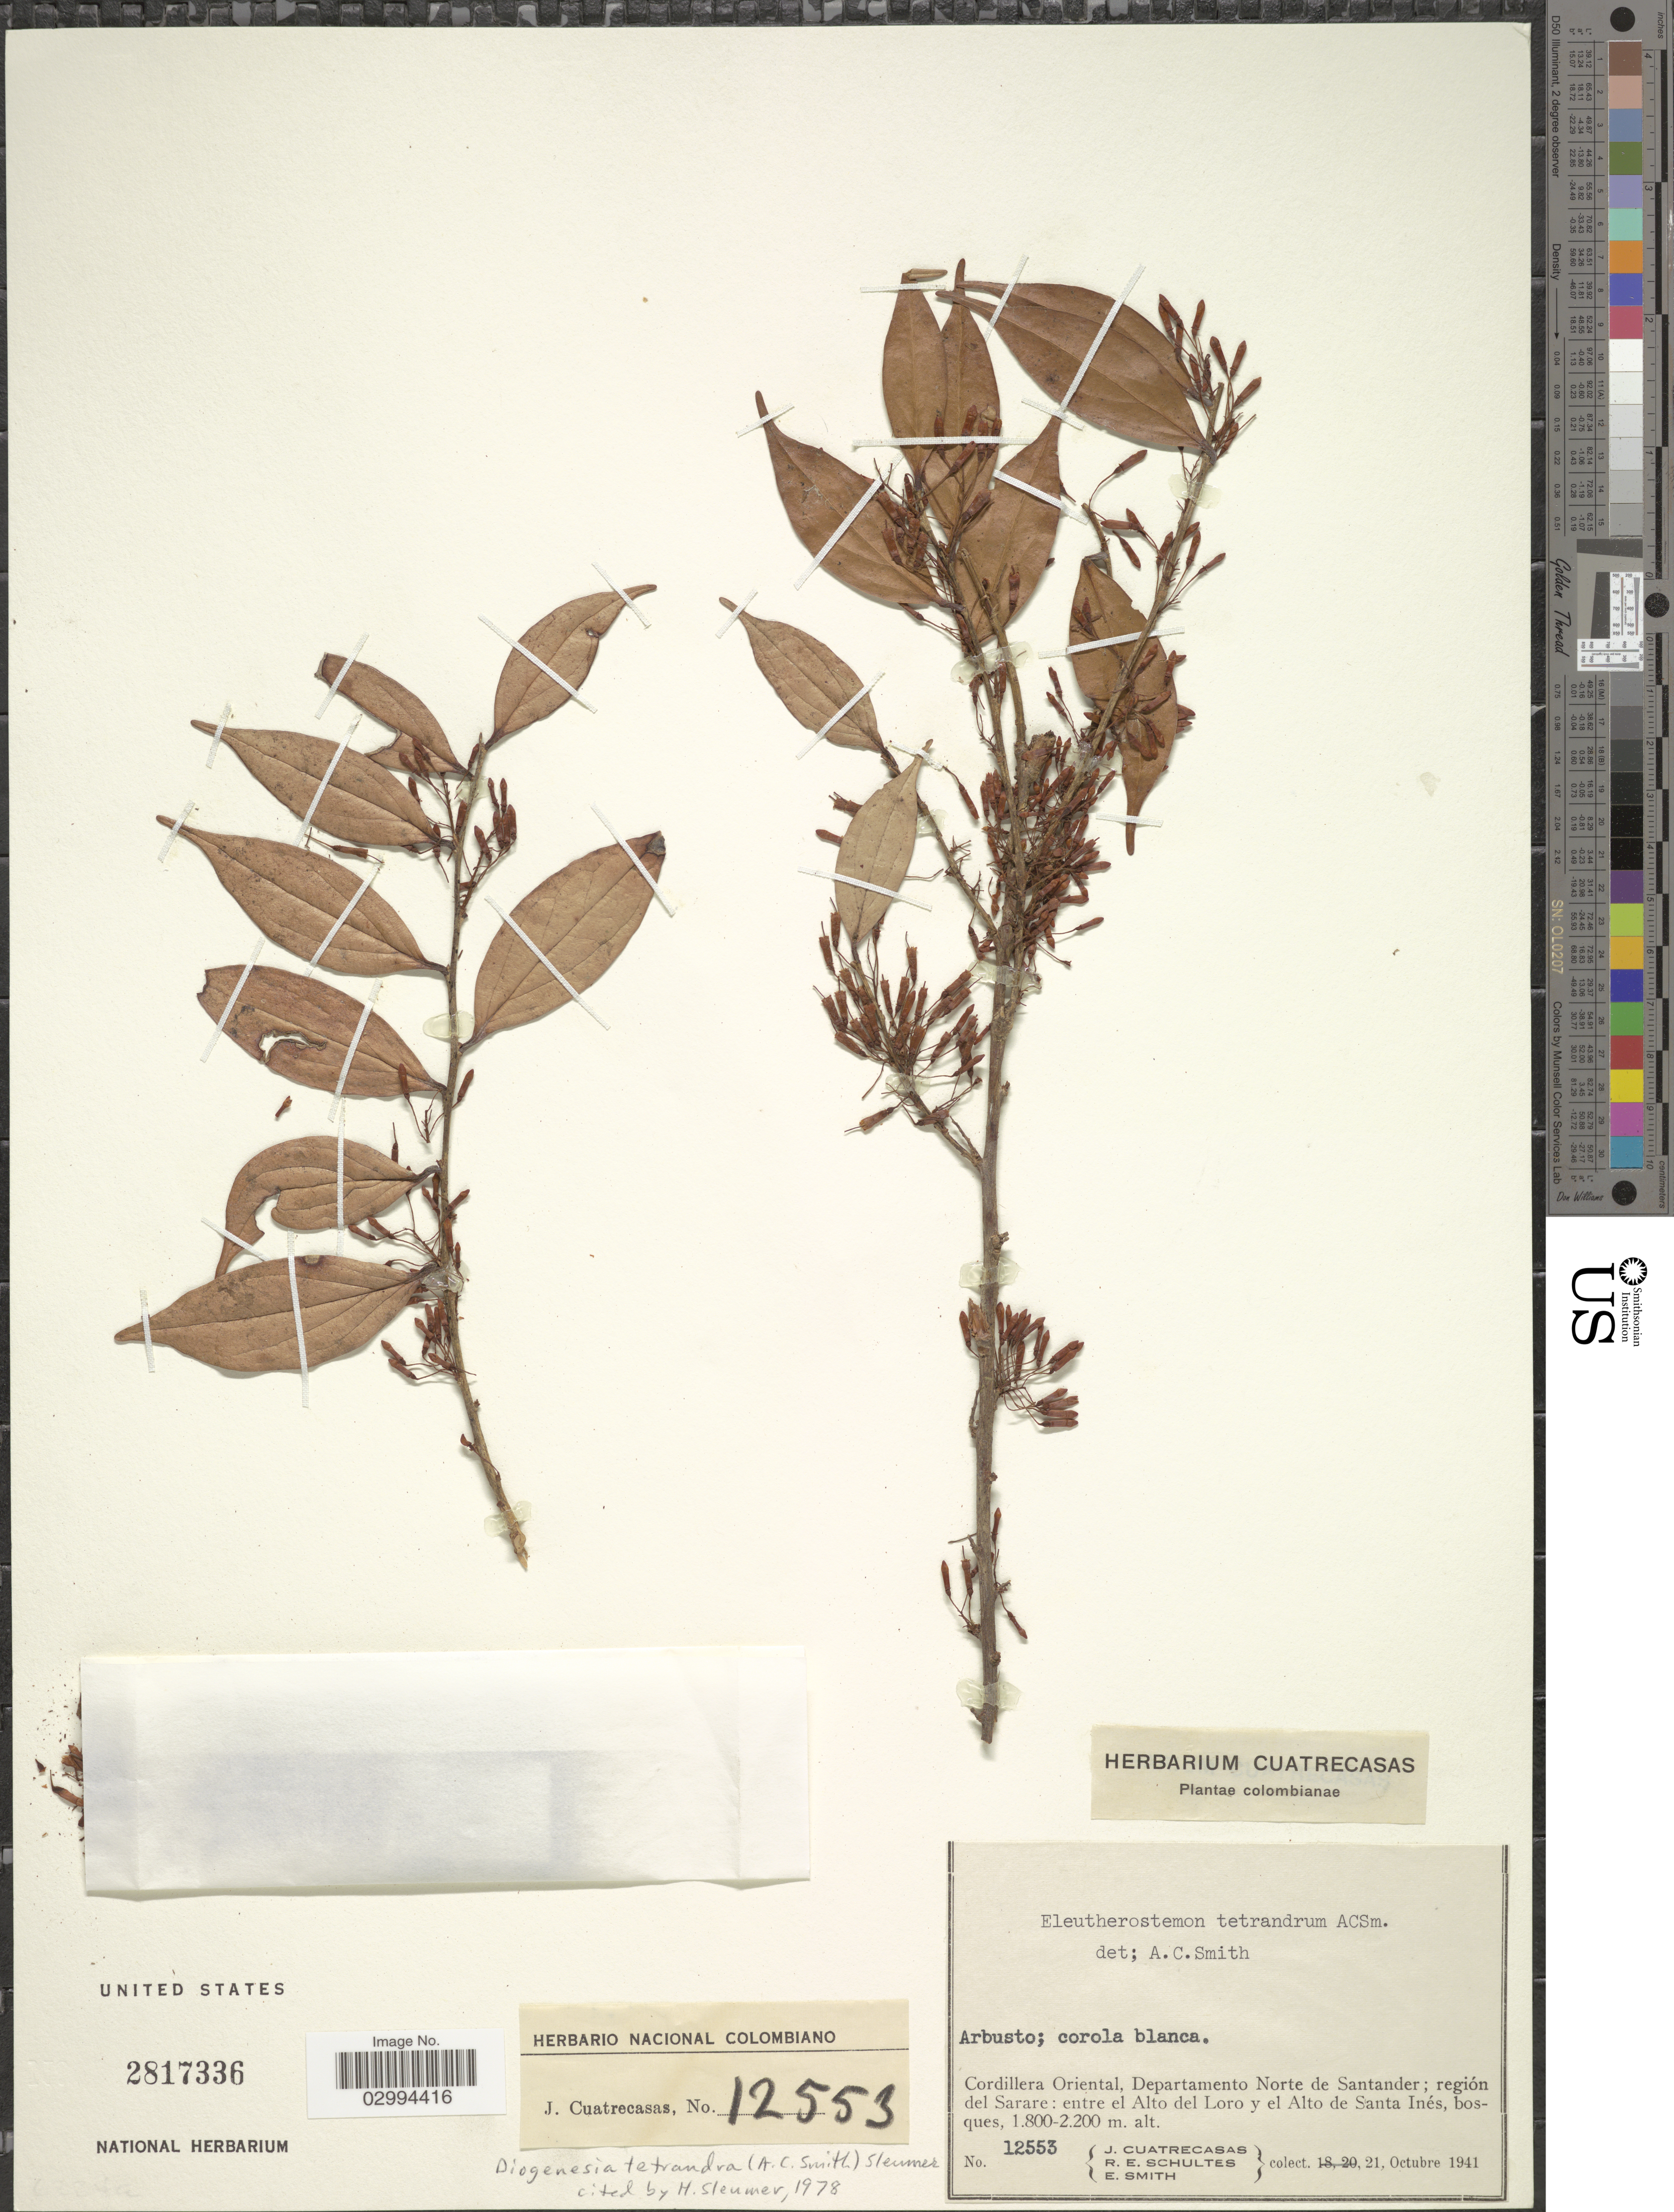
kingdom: Plantae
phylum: Tracheophyta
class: Magnoliopsida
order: Ericales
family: Ericaceae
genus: Diogenesia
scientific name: Diogenesia tetrandra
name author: (A.C. Sm.) Sleumer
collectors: J. Cuatrecasas, R. E. Schultes & E. Smith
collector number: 12553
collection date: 1941-10-21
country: Colombia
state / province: Norte de Santander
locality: Cordillera Oriental, Departamento Norte de Santander; región del Sarare: entre el Alto del Loro y el Alto de Santa Inés.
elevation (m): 1800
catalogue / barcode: US 2817336